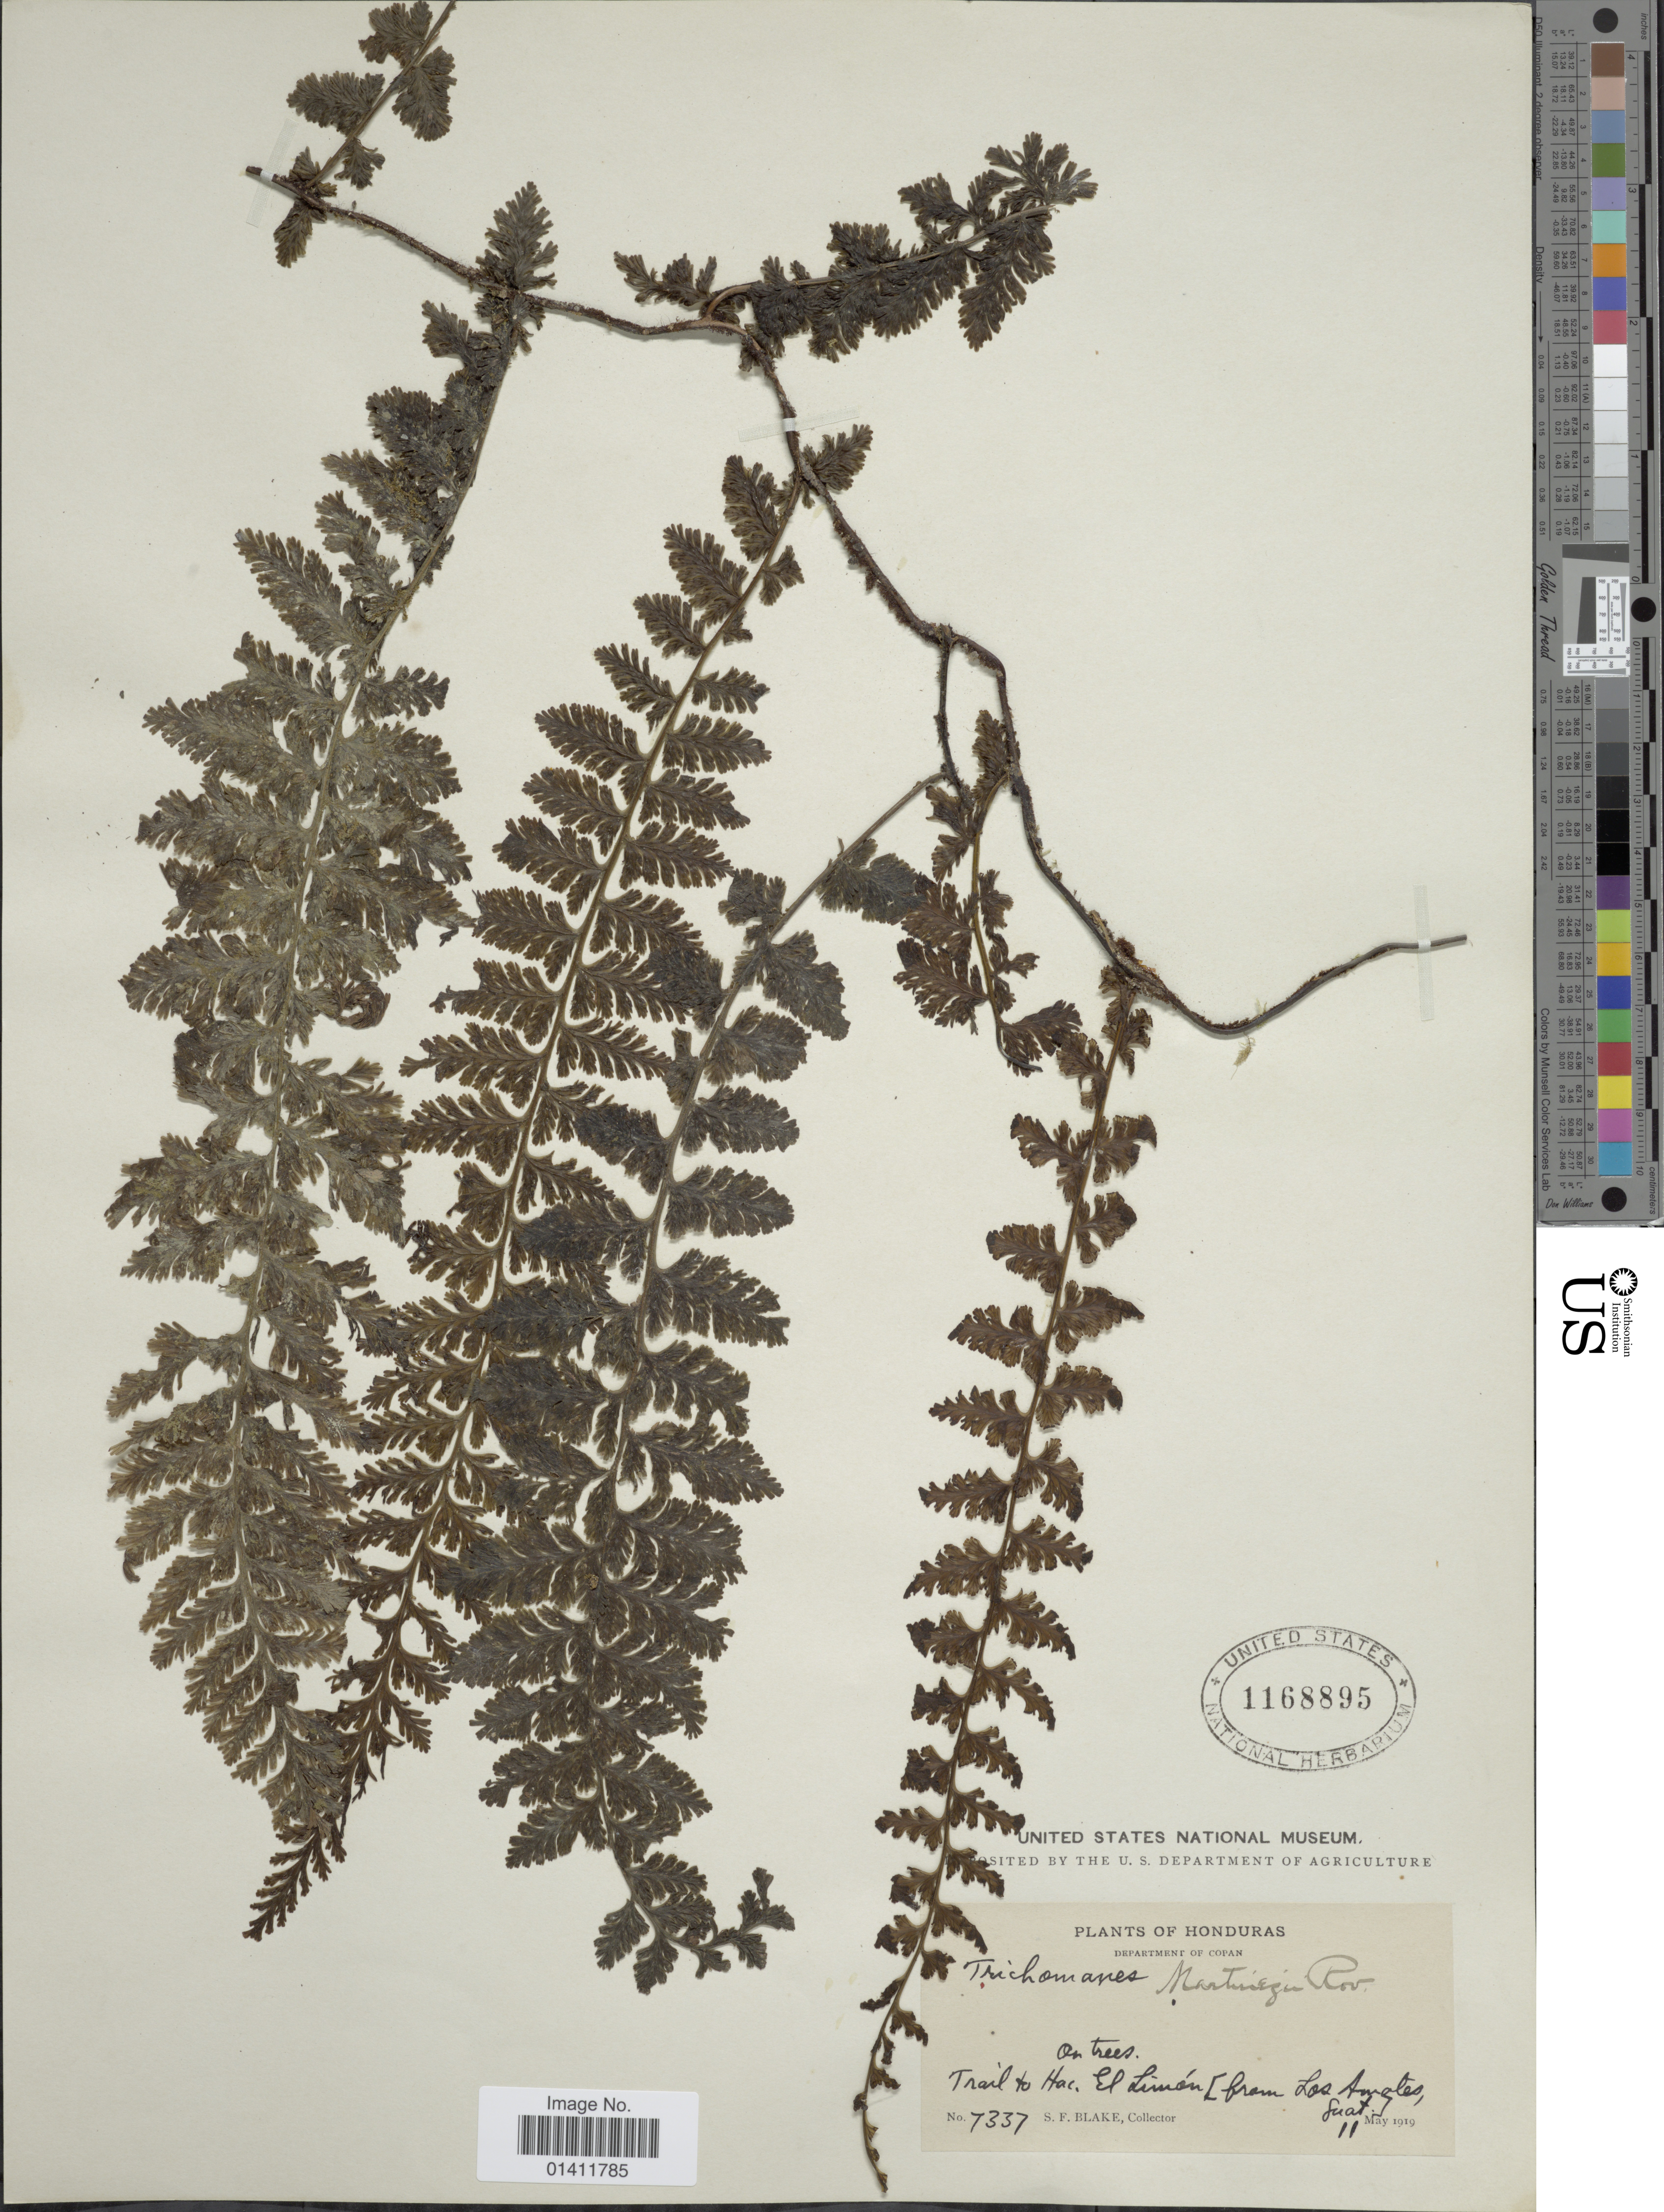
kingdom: Plantae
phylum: Tracheophyta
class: Polypodiopsida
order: Hymenophyllales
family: Hymenophyllaceae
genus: Vandenboschia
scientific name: Vandenboschia collariata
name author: (Bosch) Ebihara & K. Iwats.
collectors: S. Blake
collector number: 7337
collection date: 1919-05-11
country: Honduras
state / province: Copán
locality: Department of Copan. Trail to Hac. El Limon [from Los Amales, Guat.]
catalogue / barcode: US 1168895